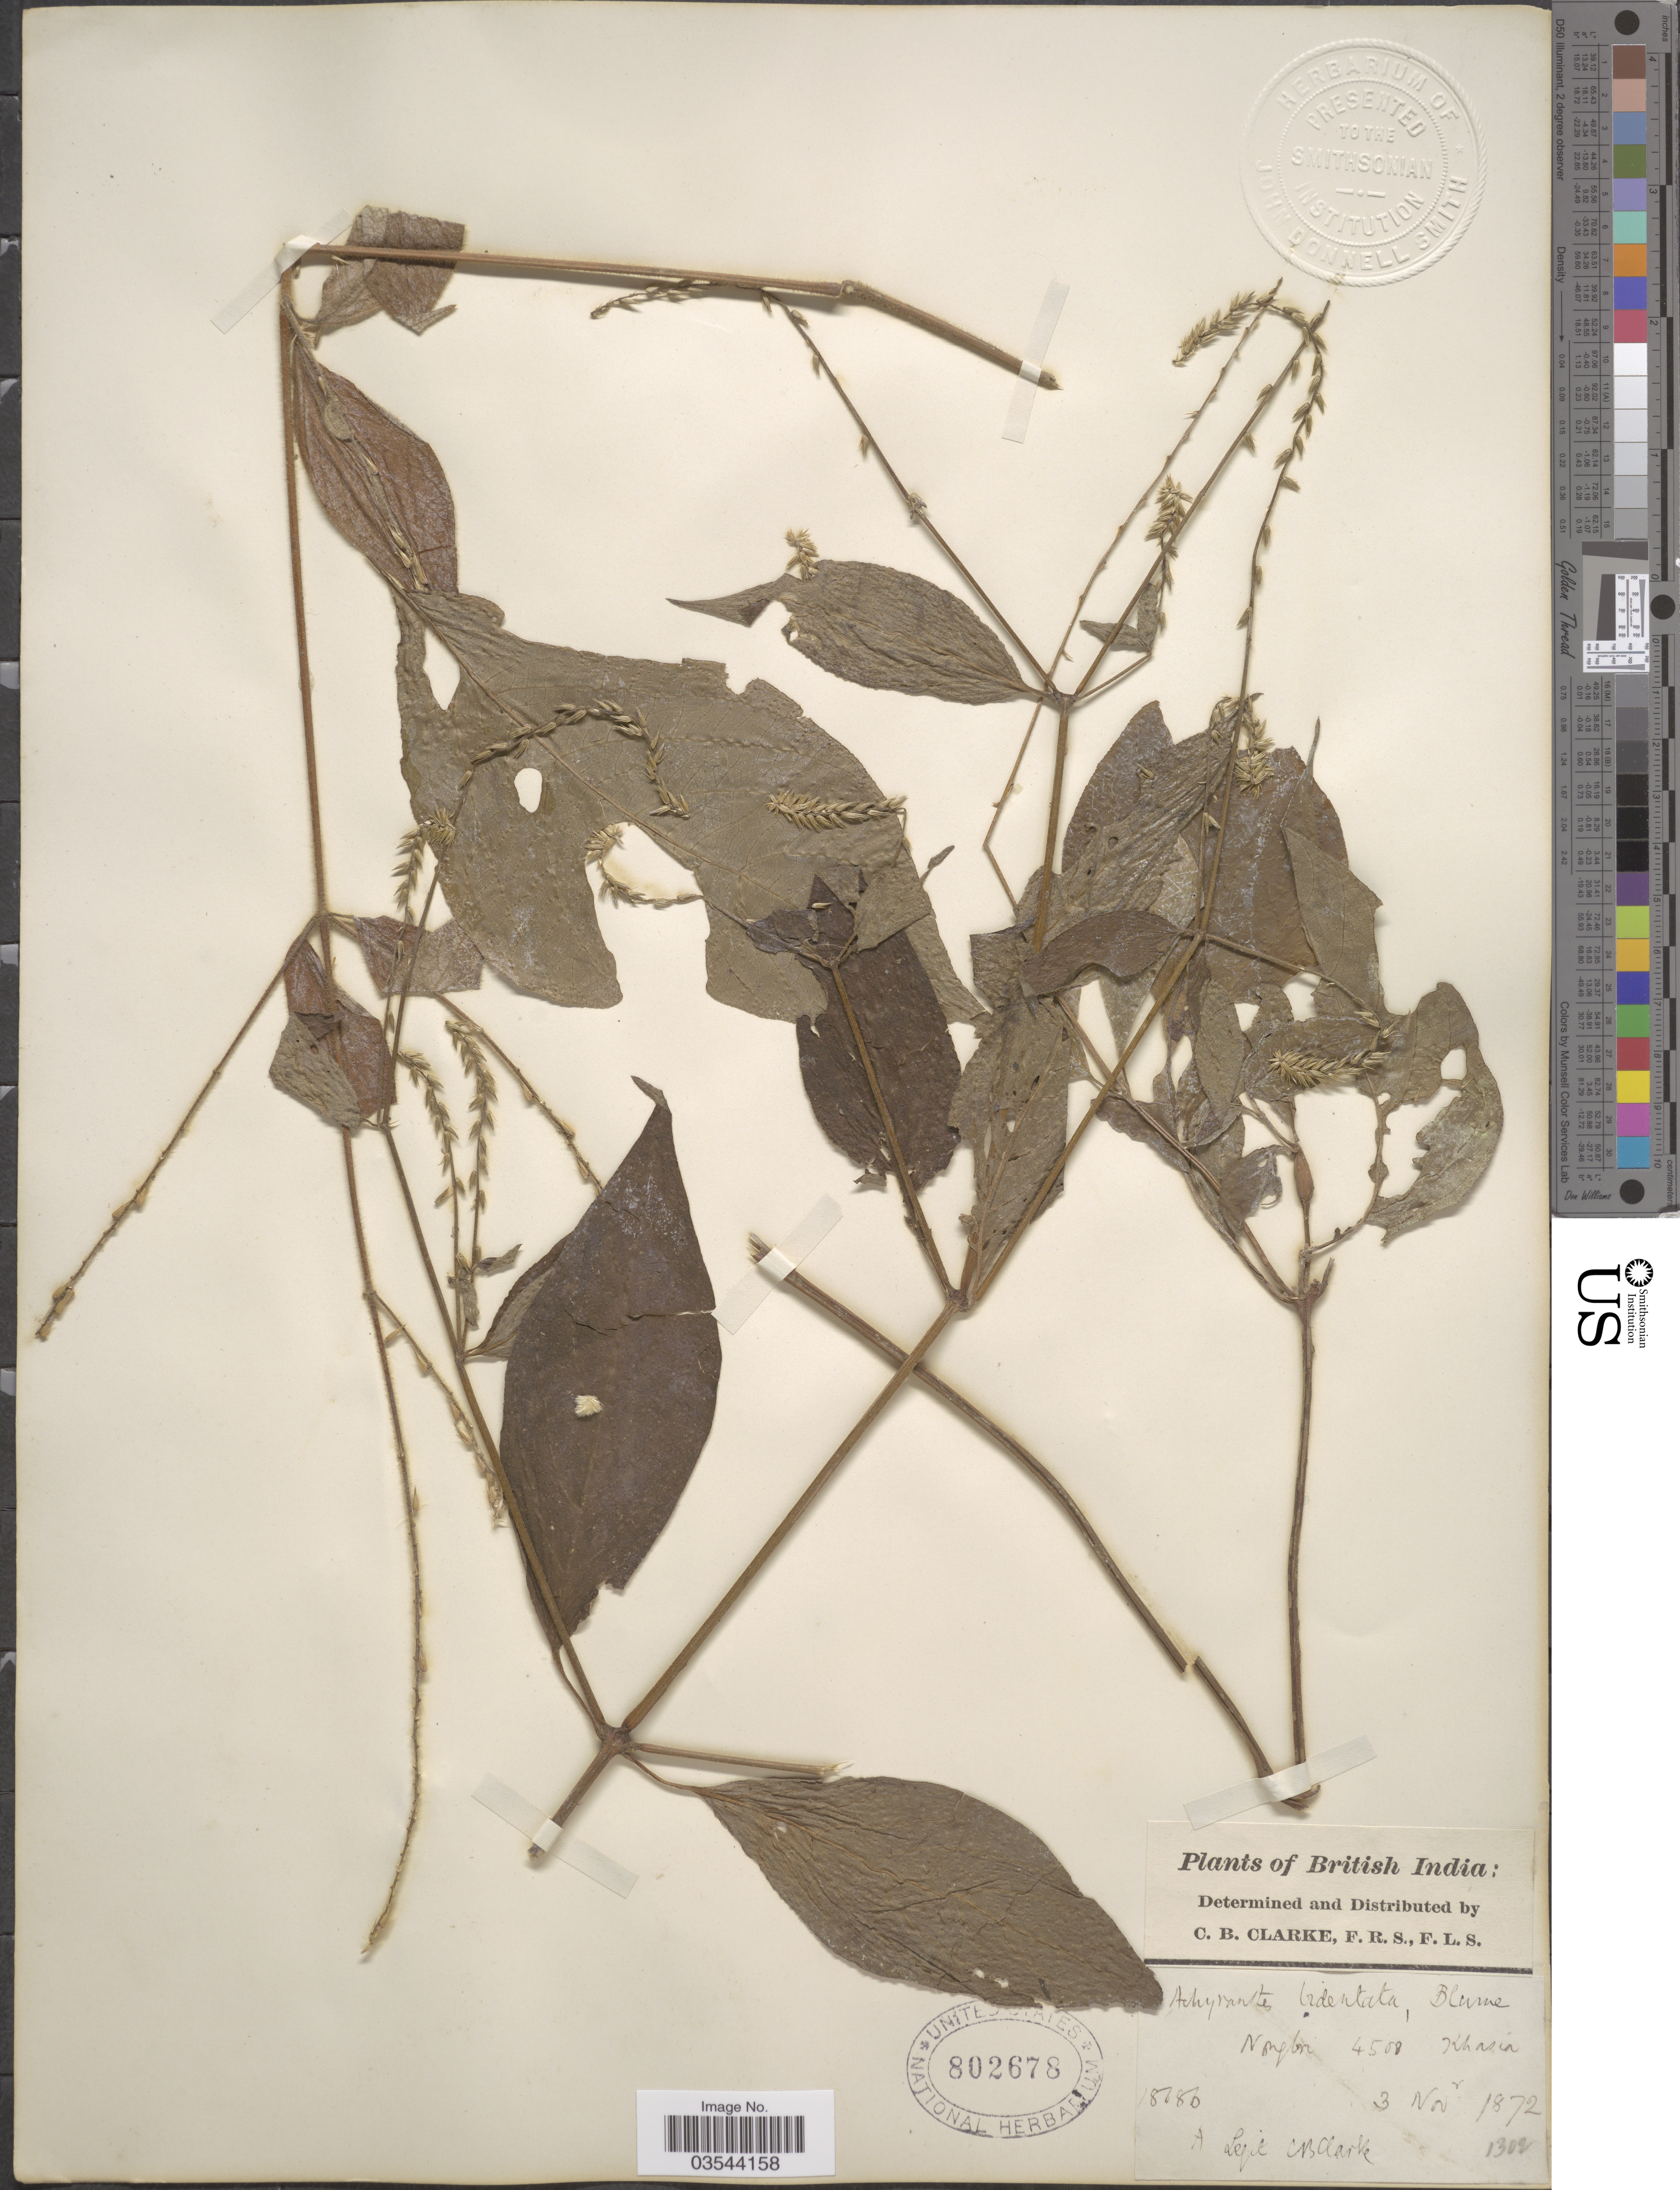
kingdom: Plantae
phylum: Tracheophyta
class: Magnoliopsida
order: Caryophyllales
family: Amaranthaceae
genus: Achyranthes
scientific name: Achyranthes bidentata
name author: Blume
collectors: C. B. Clarke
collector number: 18686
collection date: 1872-11-03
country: India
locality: British India. Nongbi [interpreted]. Khasia.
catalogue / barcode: US 802678